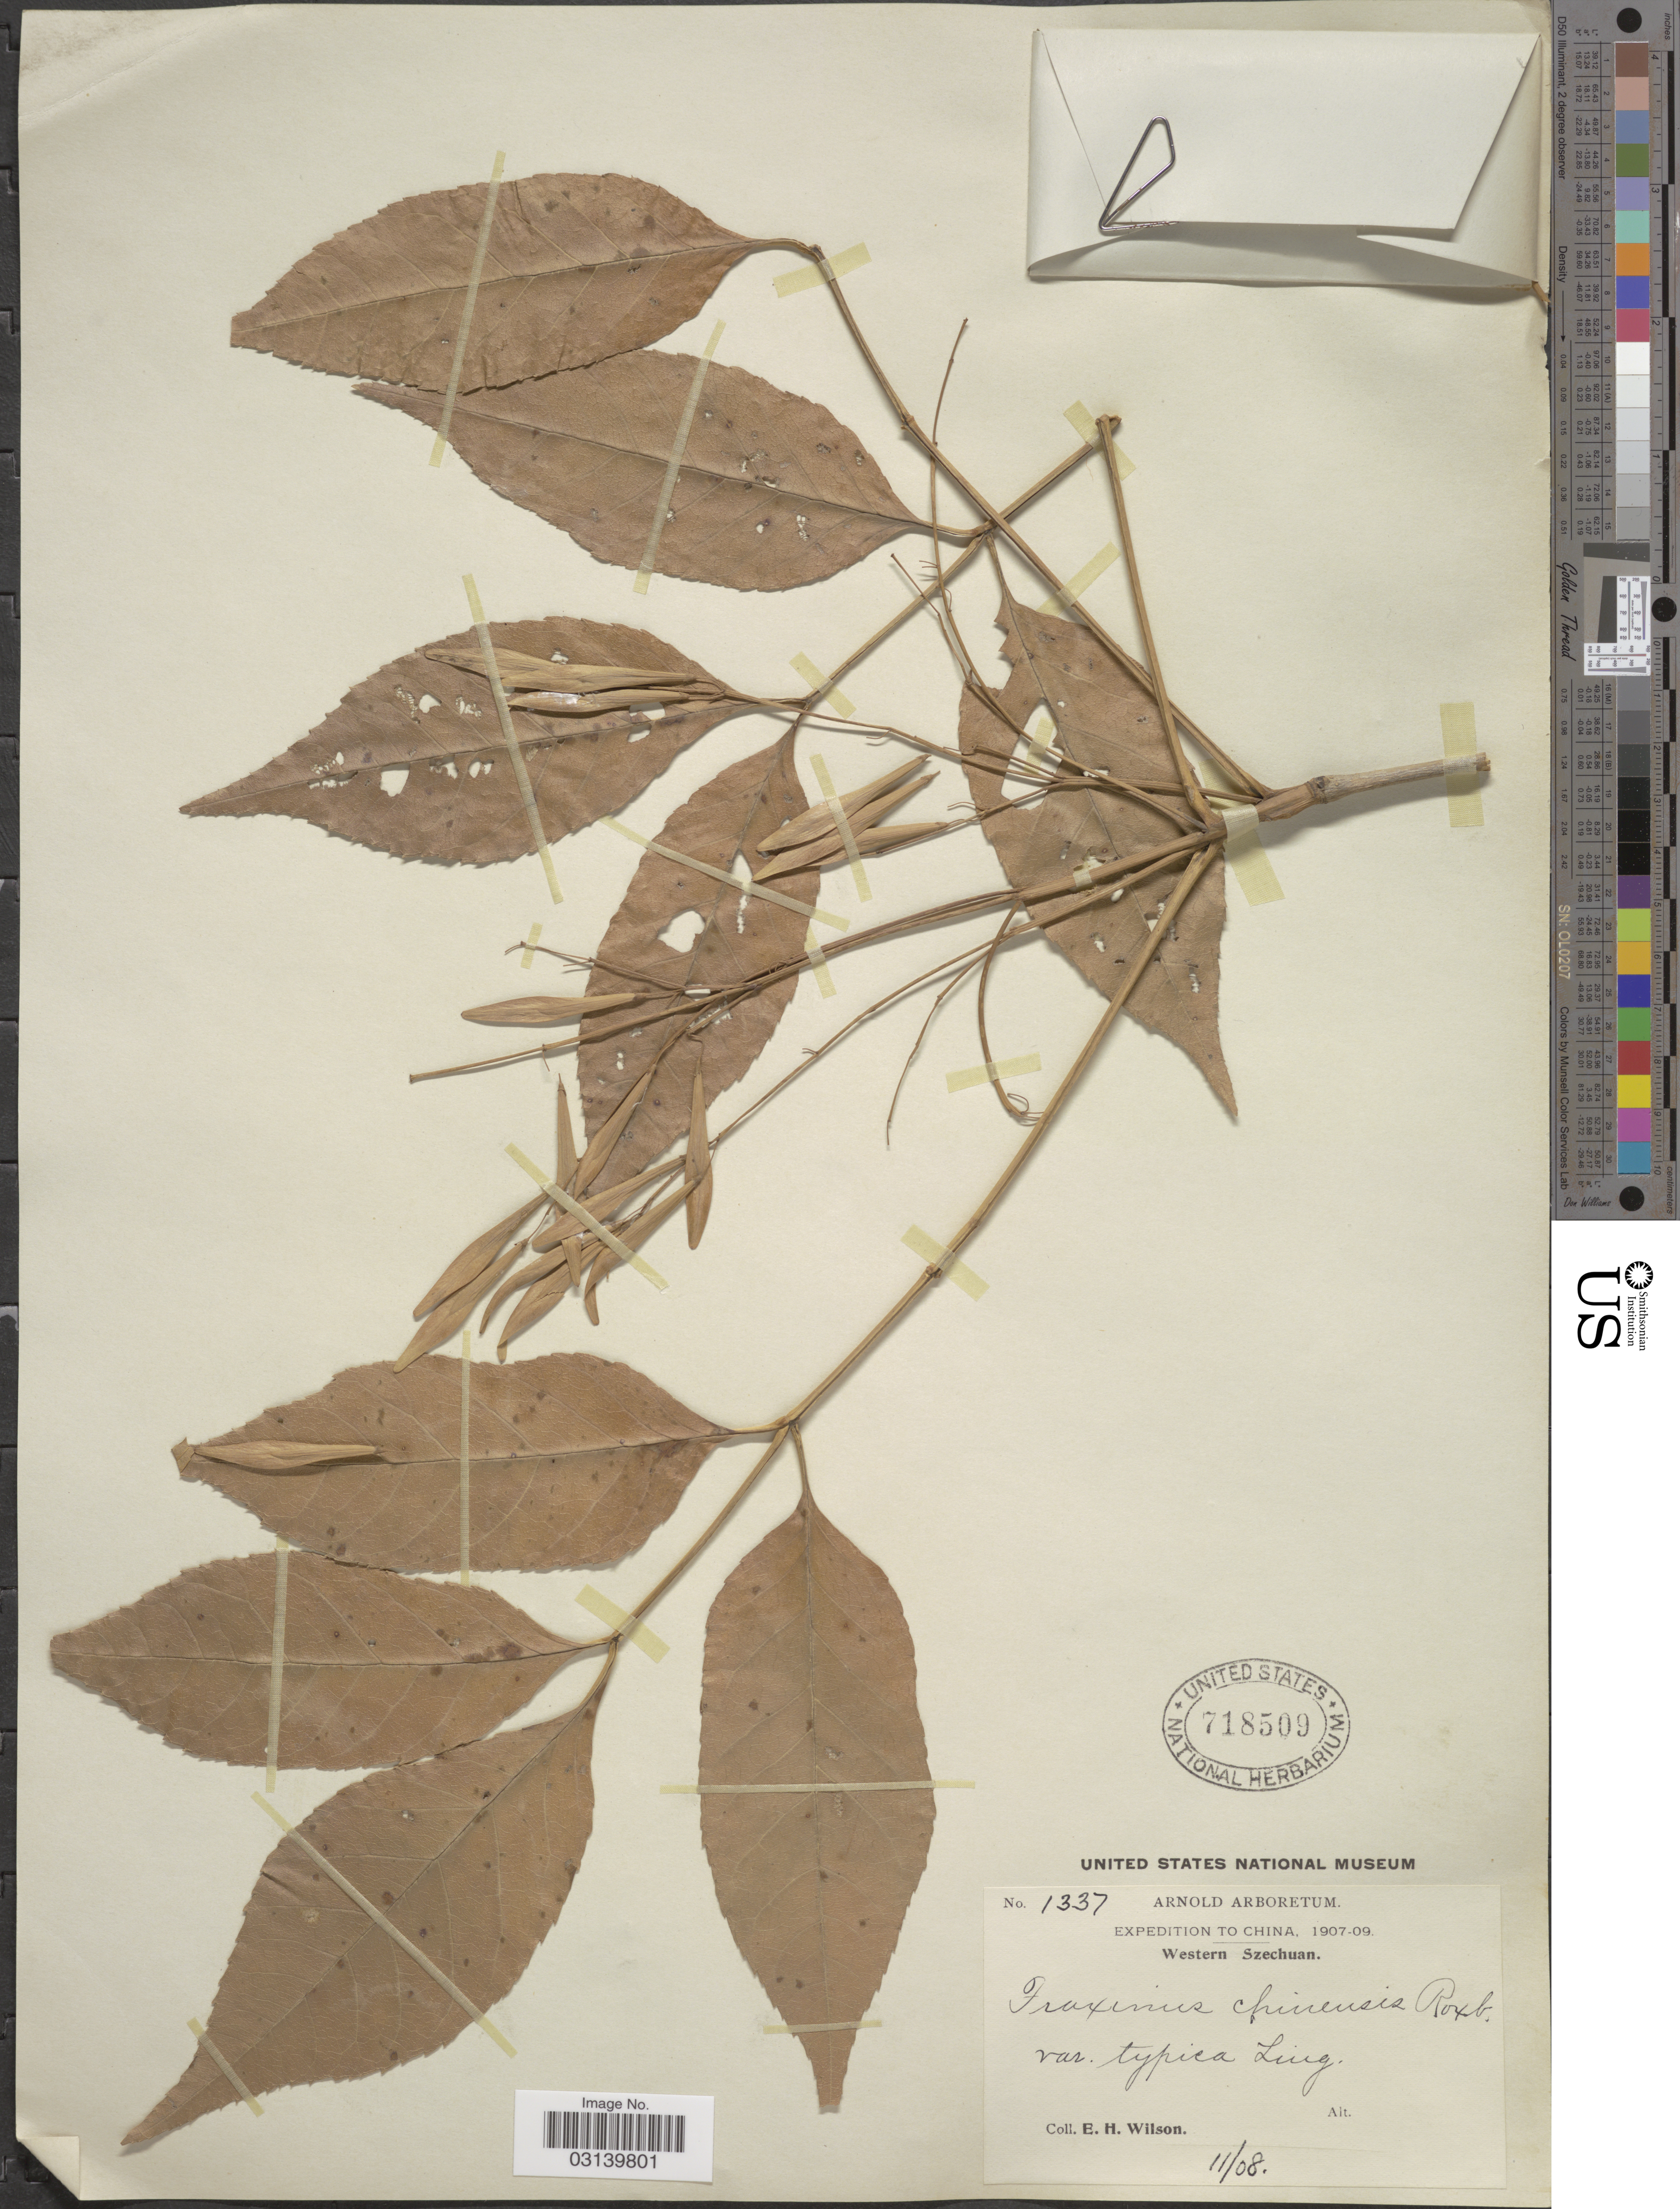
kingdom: Plantae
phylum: Tracheophyta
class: Magnoliopsida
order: Lamiales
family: Oleaceae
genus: Fraxinus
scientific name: Fraxinus chinensis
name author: Roxb.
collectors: E. Wilson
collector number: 1337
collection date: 1908-11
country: China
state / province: Sichuan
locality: Western Szechuan.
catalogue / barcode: US 718509